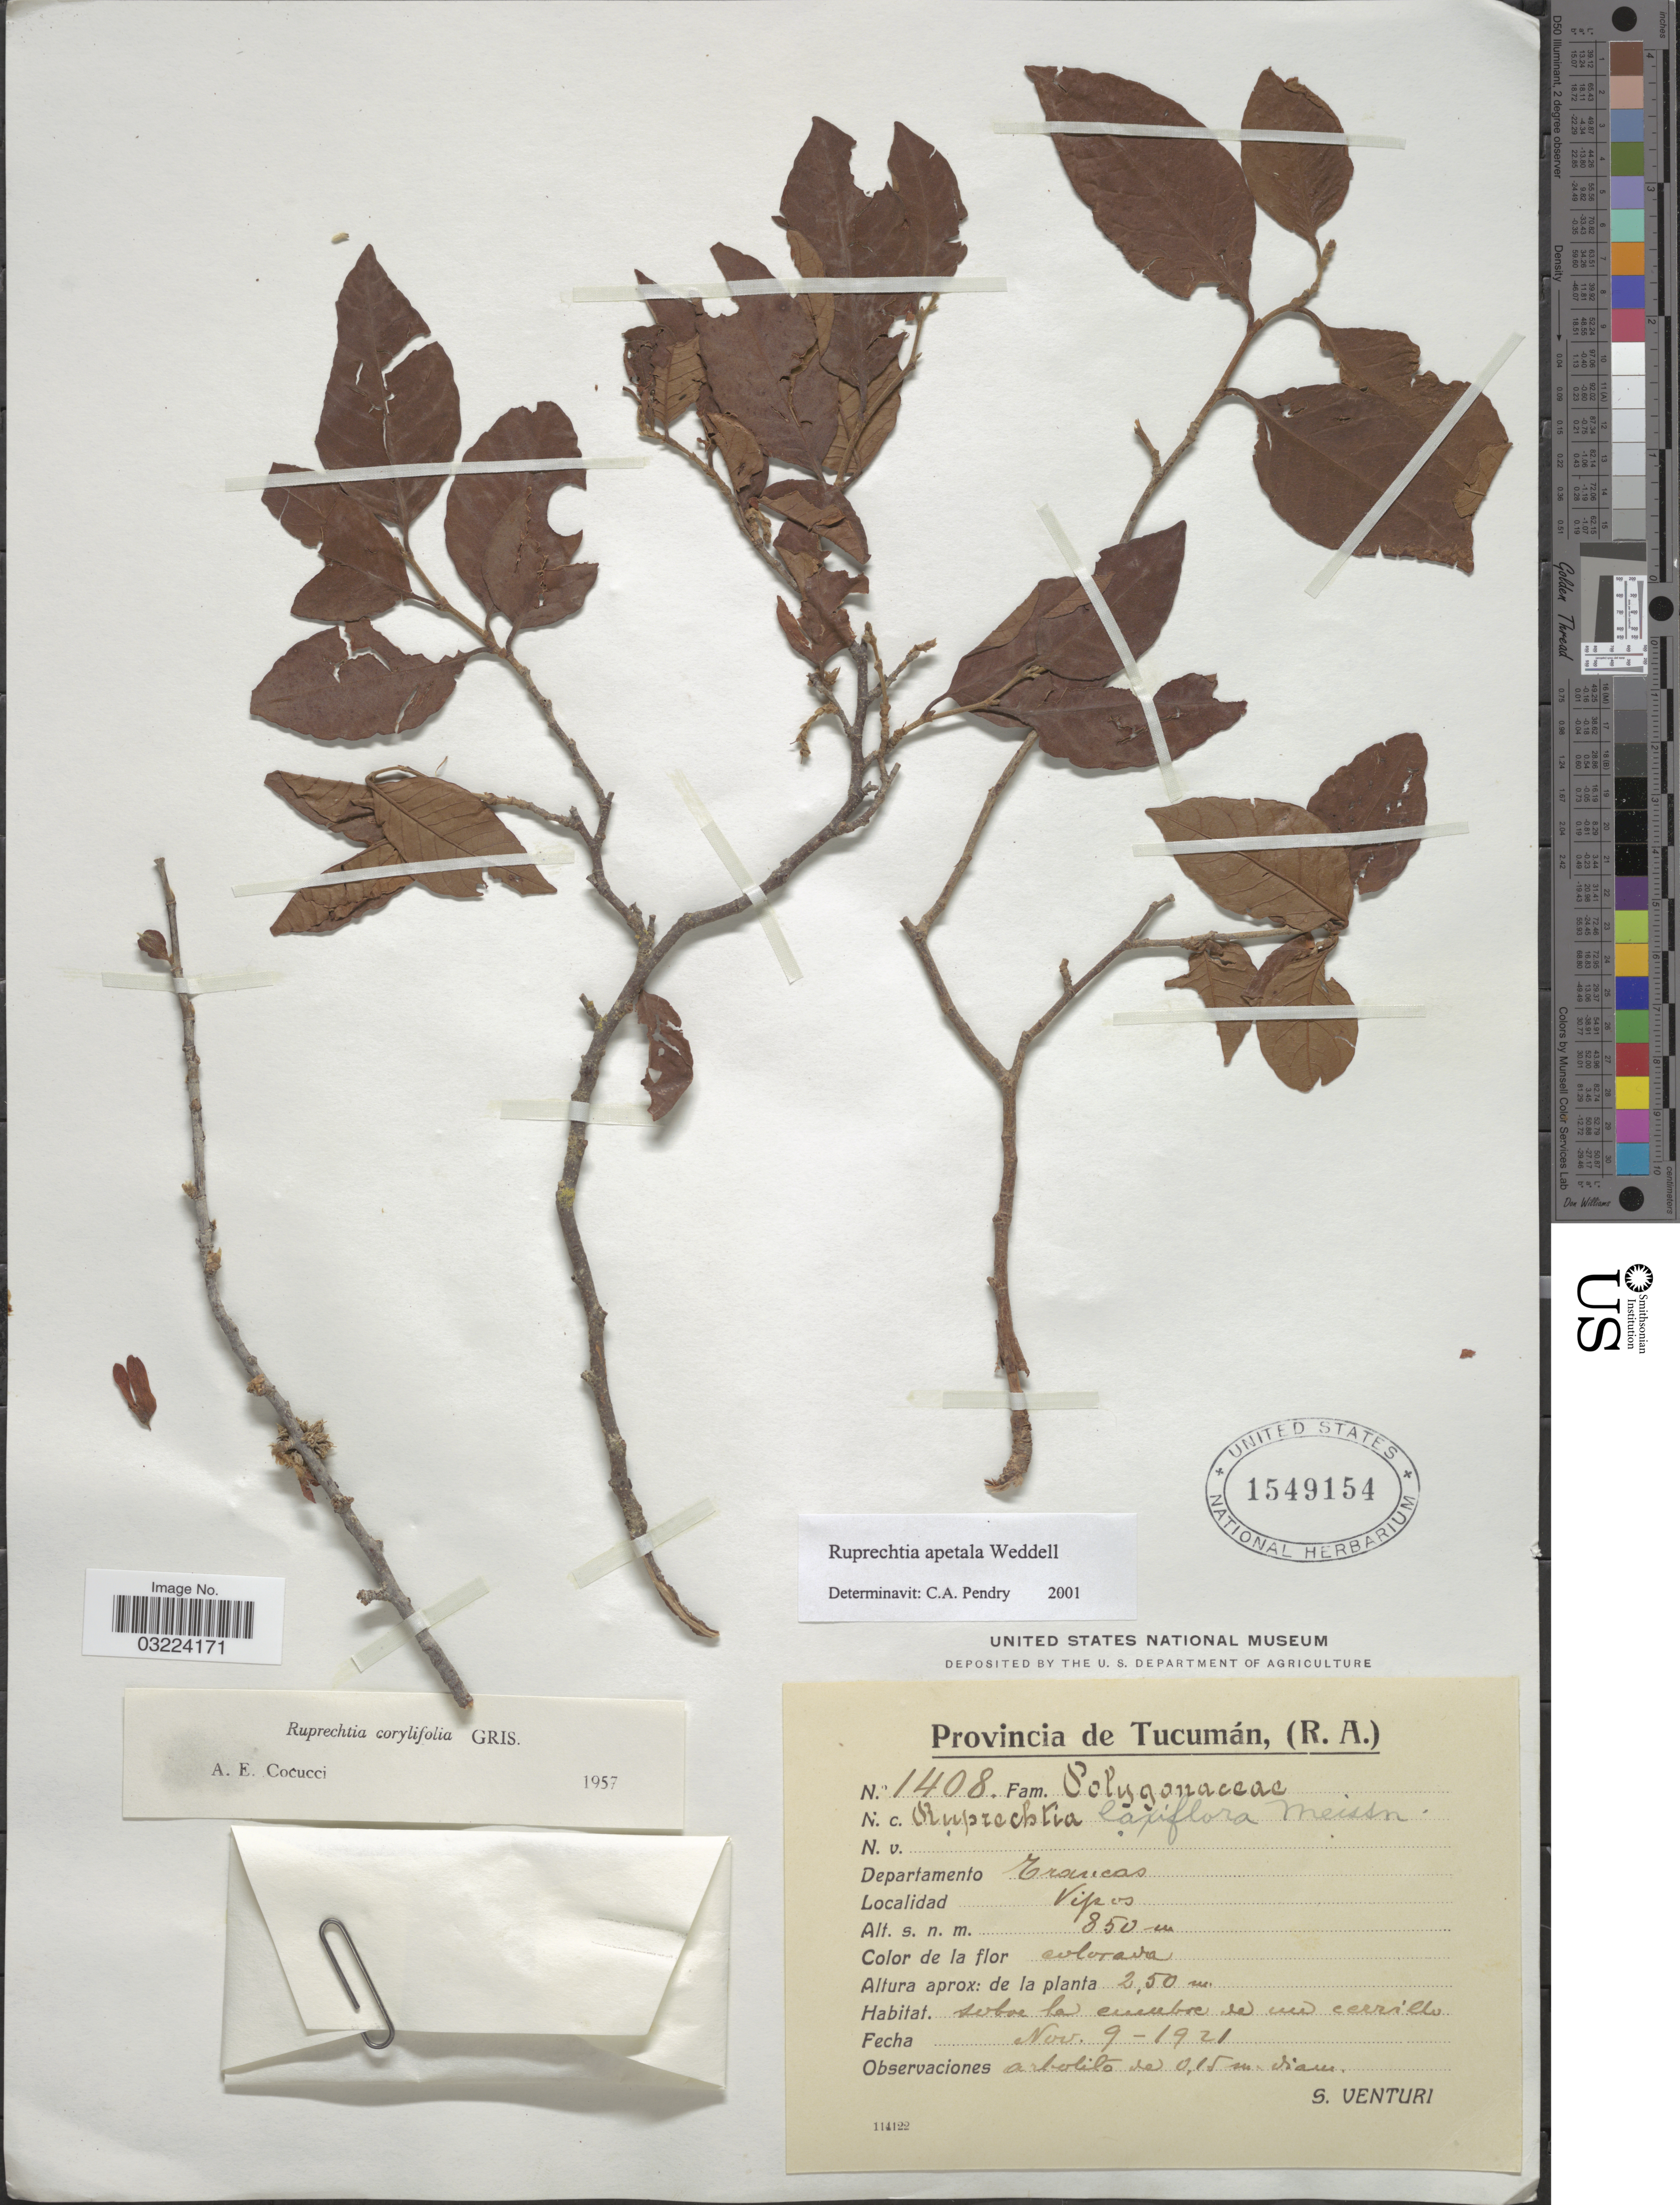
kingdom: Plantae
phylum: Tracheophyta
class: Magnoliopsida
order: Caryophyllales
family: Polygonaceae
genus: Ruprechtia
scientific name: Ruprechtia apetala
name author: Wedd.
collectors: S. Venturi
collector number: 1408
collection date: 1921-11-09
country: Argentina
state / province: Tucuman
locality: Departamento Trancas, Vipos.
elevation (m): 850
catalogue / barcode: US 1549154